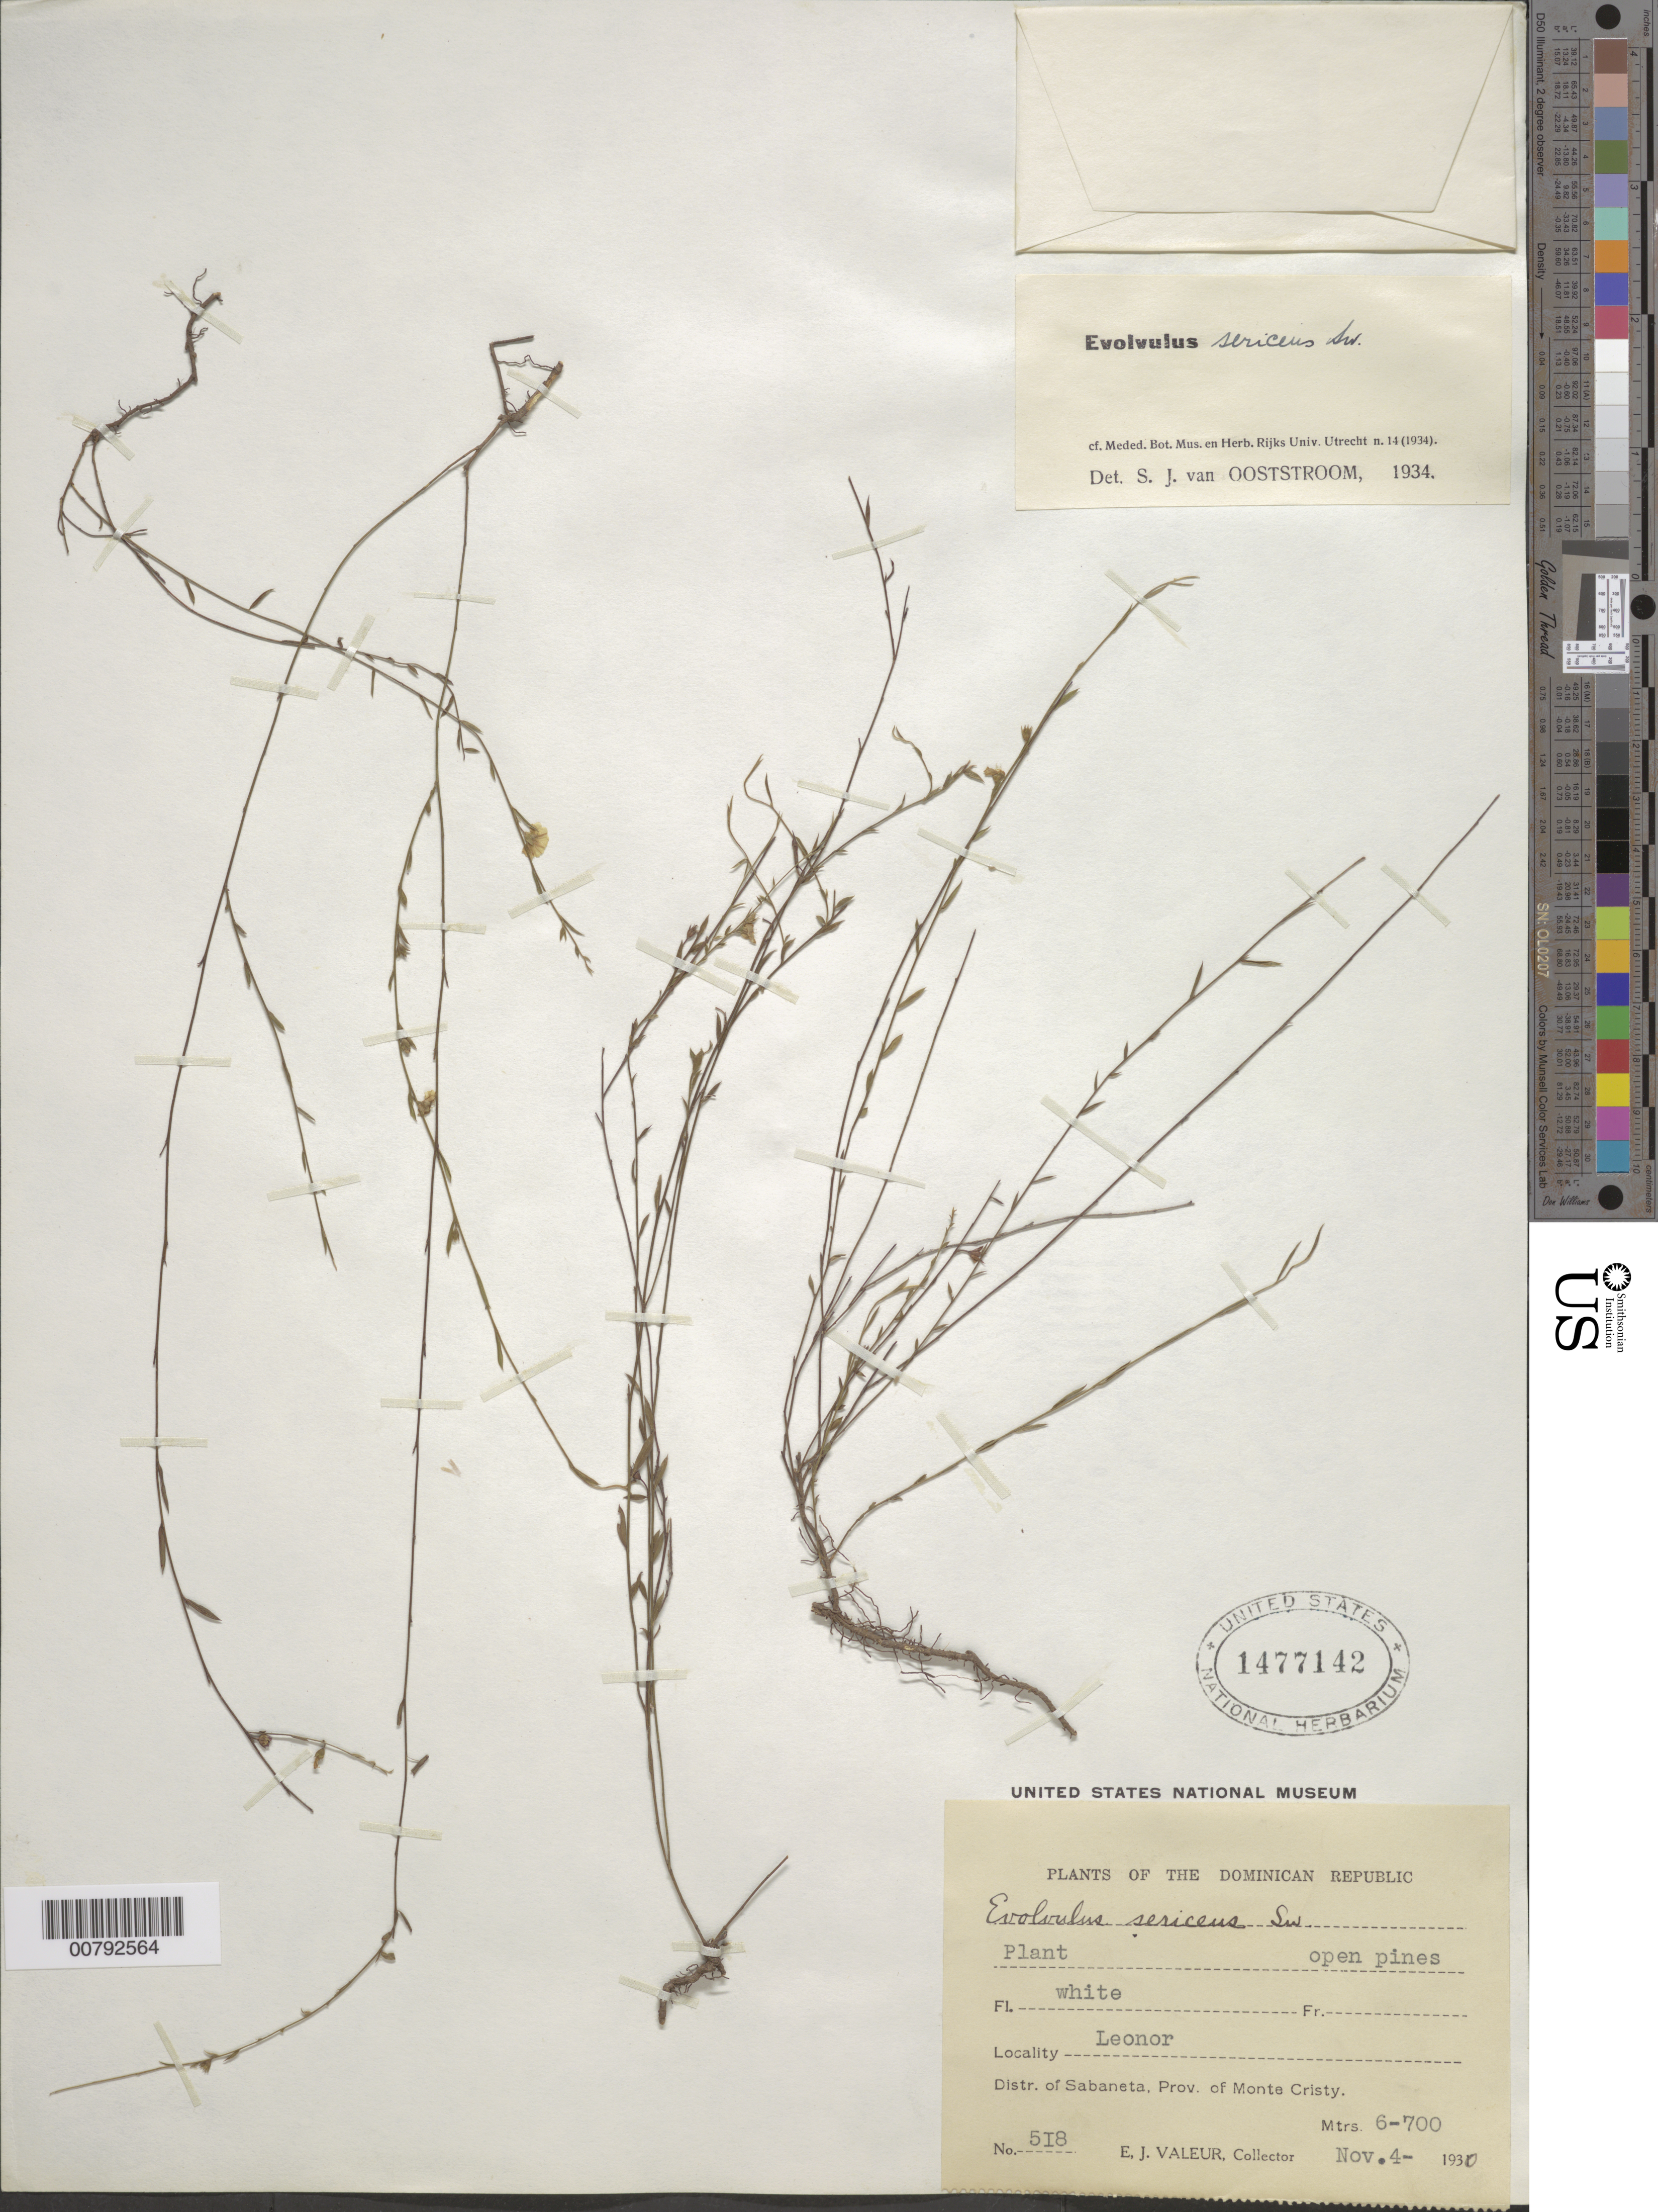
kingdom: Plantae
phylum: Tracheophyta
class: Magnoliopsida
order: Solanales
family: Convolvulaceae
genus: Evolvulus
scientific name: Evolvulus sericeus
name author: Sw.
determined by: Ooststroom, S. J. van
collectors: E. Valeur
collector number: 518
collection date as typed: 04 Nov 1930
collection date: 1930-11-04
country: Dominican Republic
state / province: Monte Cristi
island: Hispaniola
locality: Sabaneta, locality of Leonor.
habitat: Open pines.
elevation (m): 600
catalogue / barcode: US 1477142